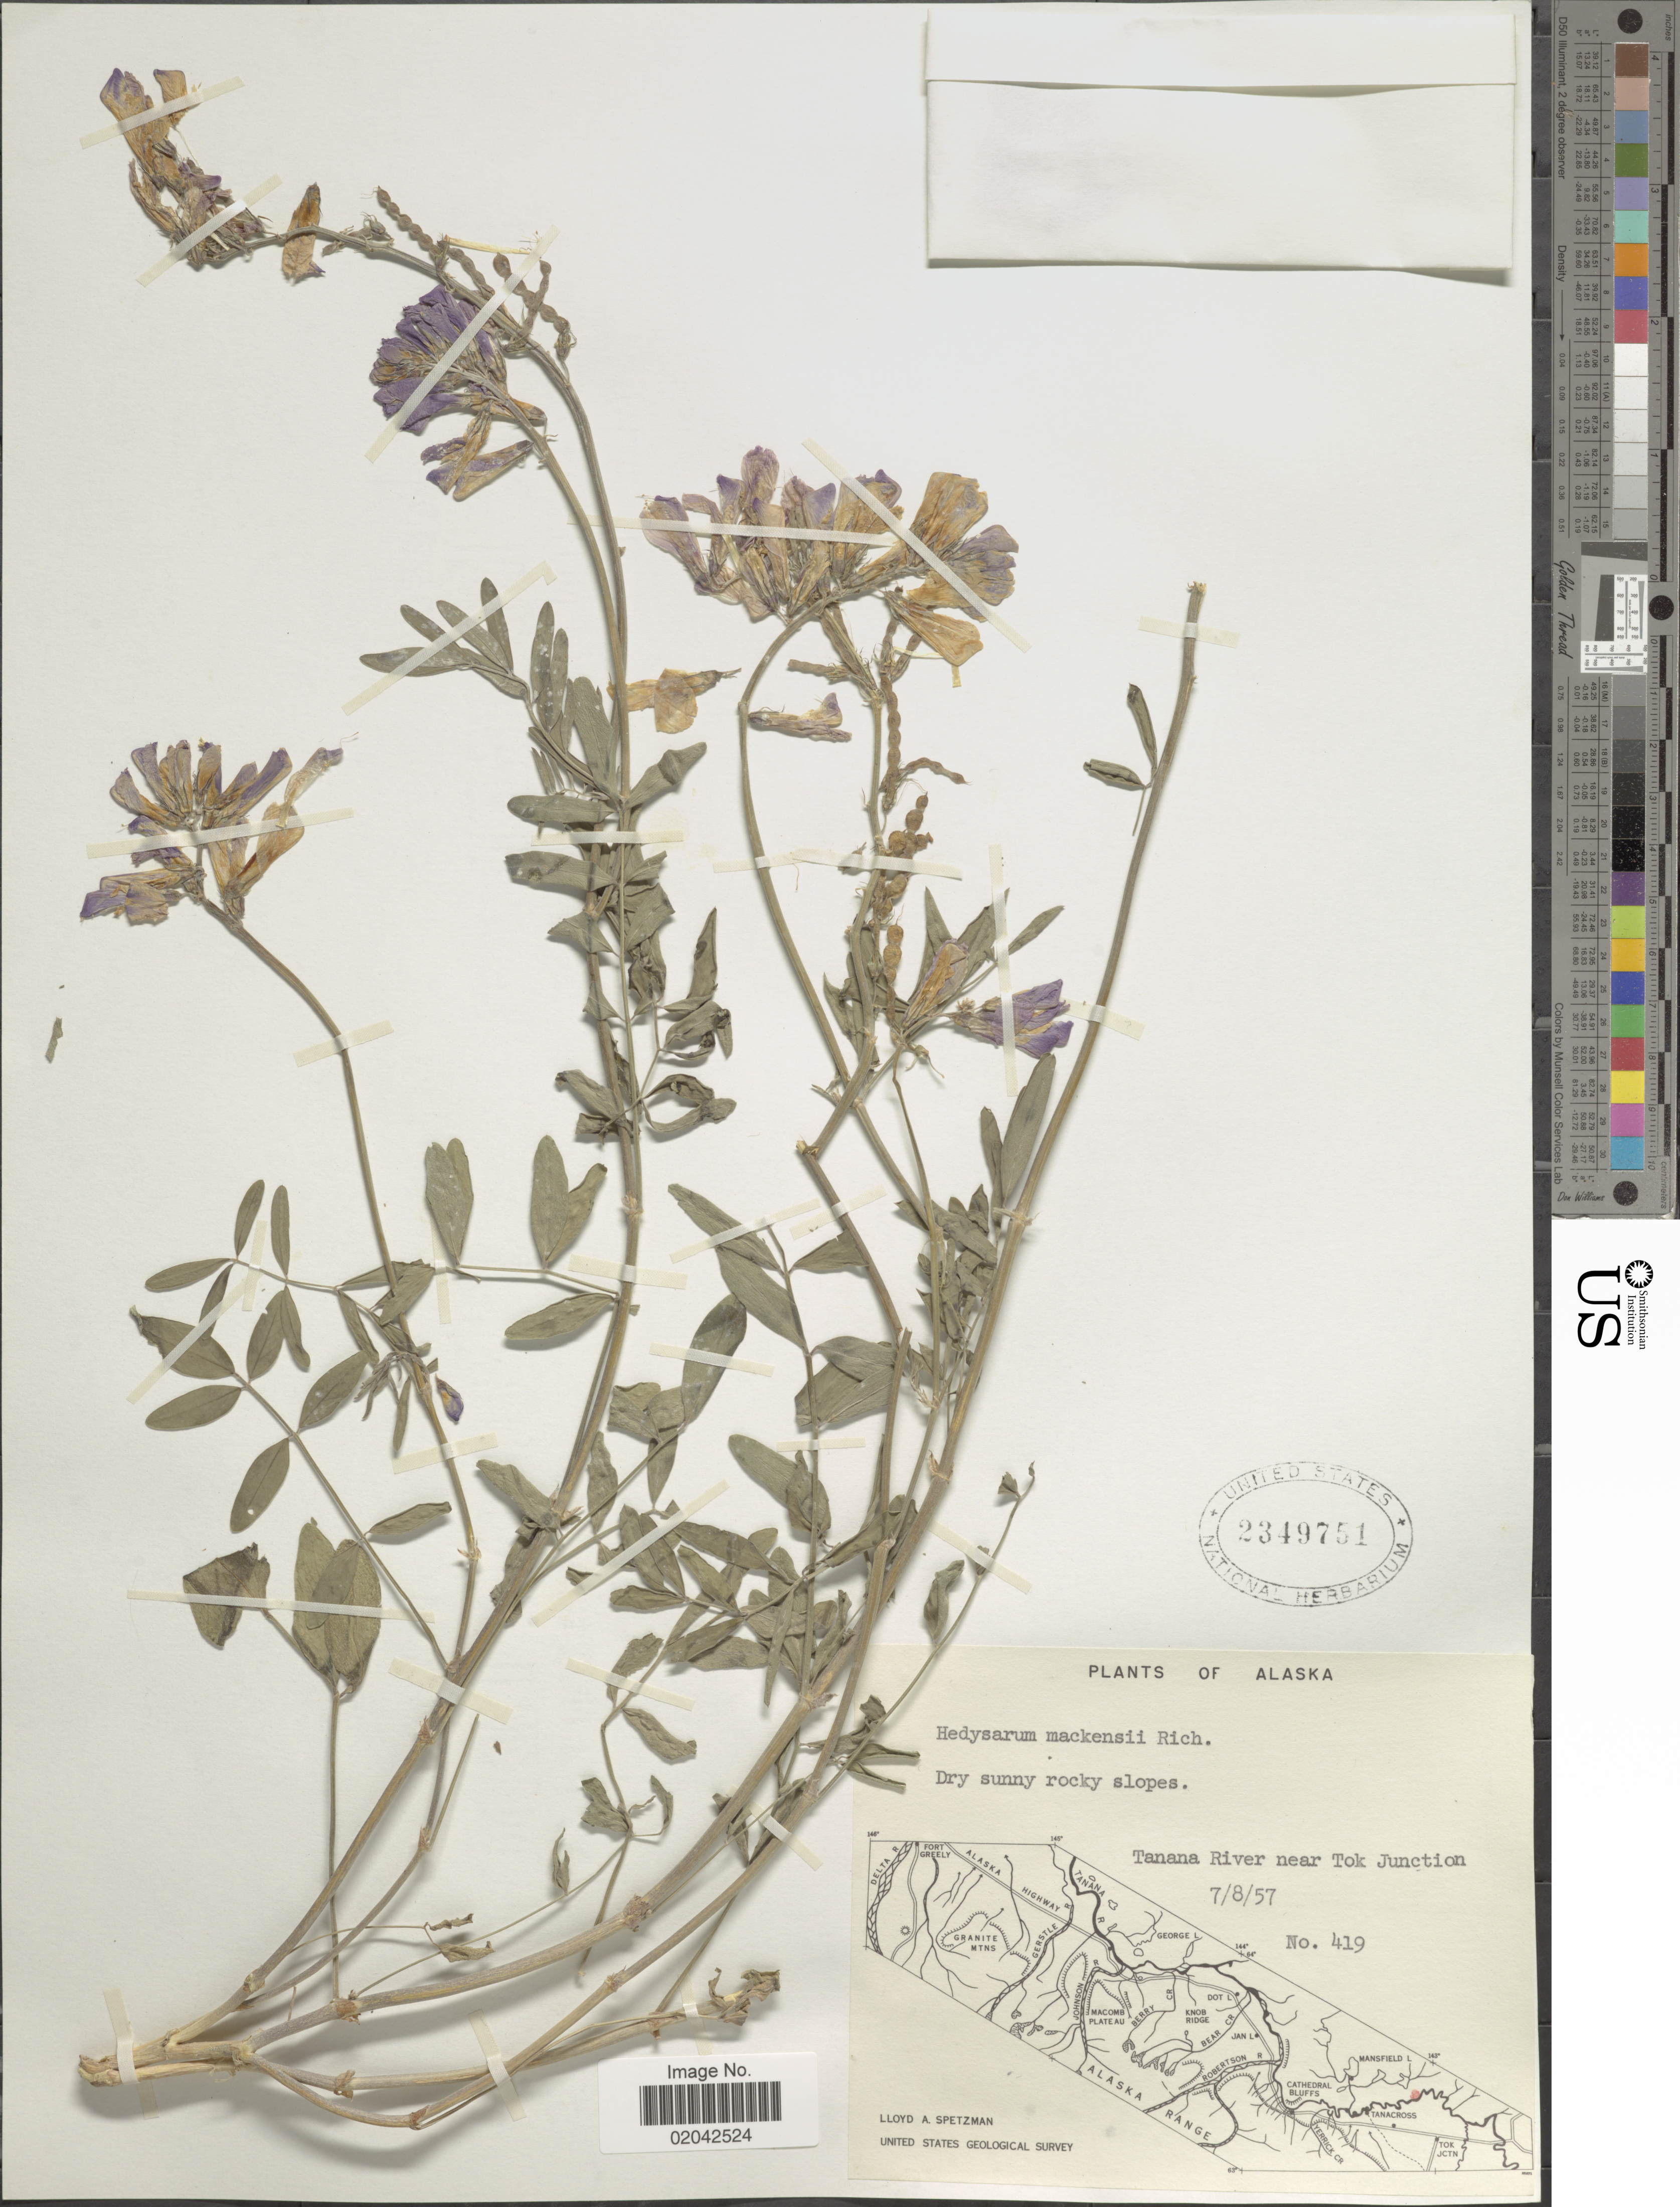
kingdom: Plantae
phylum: Tracheophyta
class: Magnoliopsida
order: Fabales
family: Fabaceae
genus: Hedysarum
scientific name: Hedysarum mackenziei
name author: Richardson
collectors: L. Spetzman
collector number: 419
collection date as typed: Transcribed d/m/y: 8/7/57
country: United States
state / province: Alaska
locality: Tanana river near Tok Junction.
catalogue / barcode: US 2349751